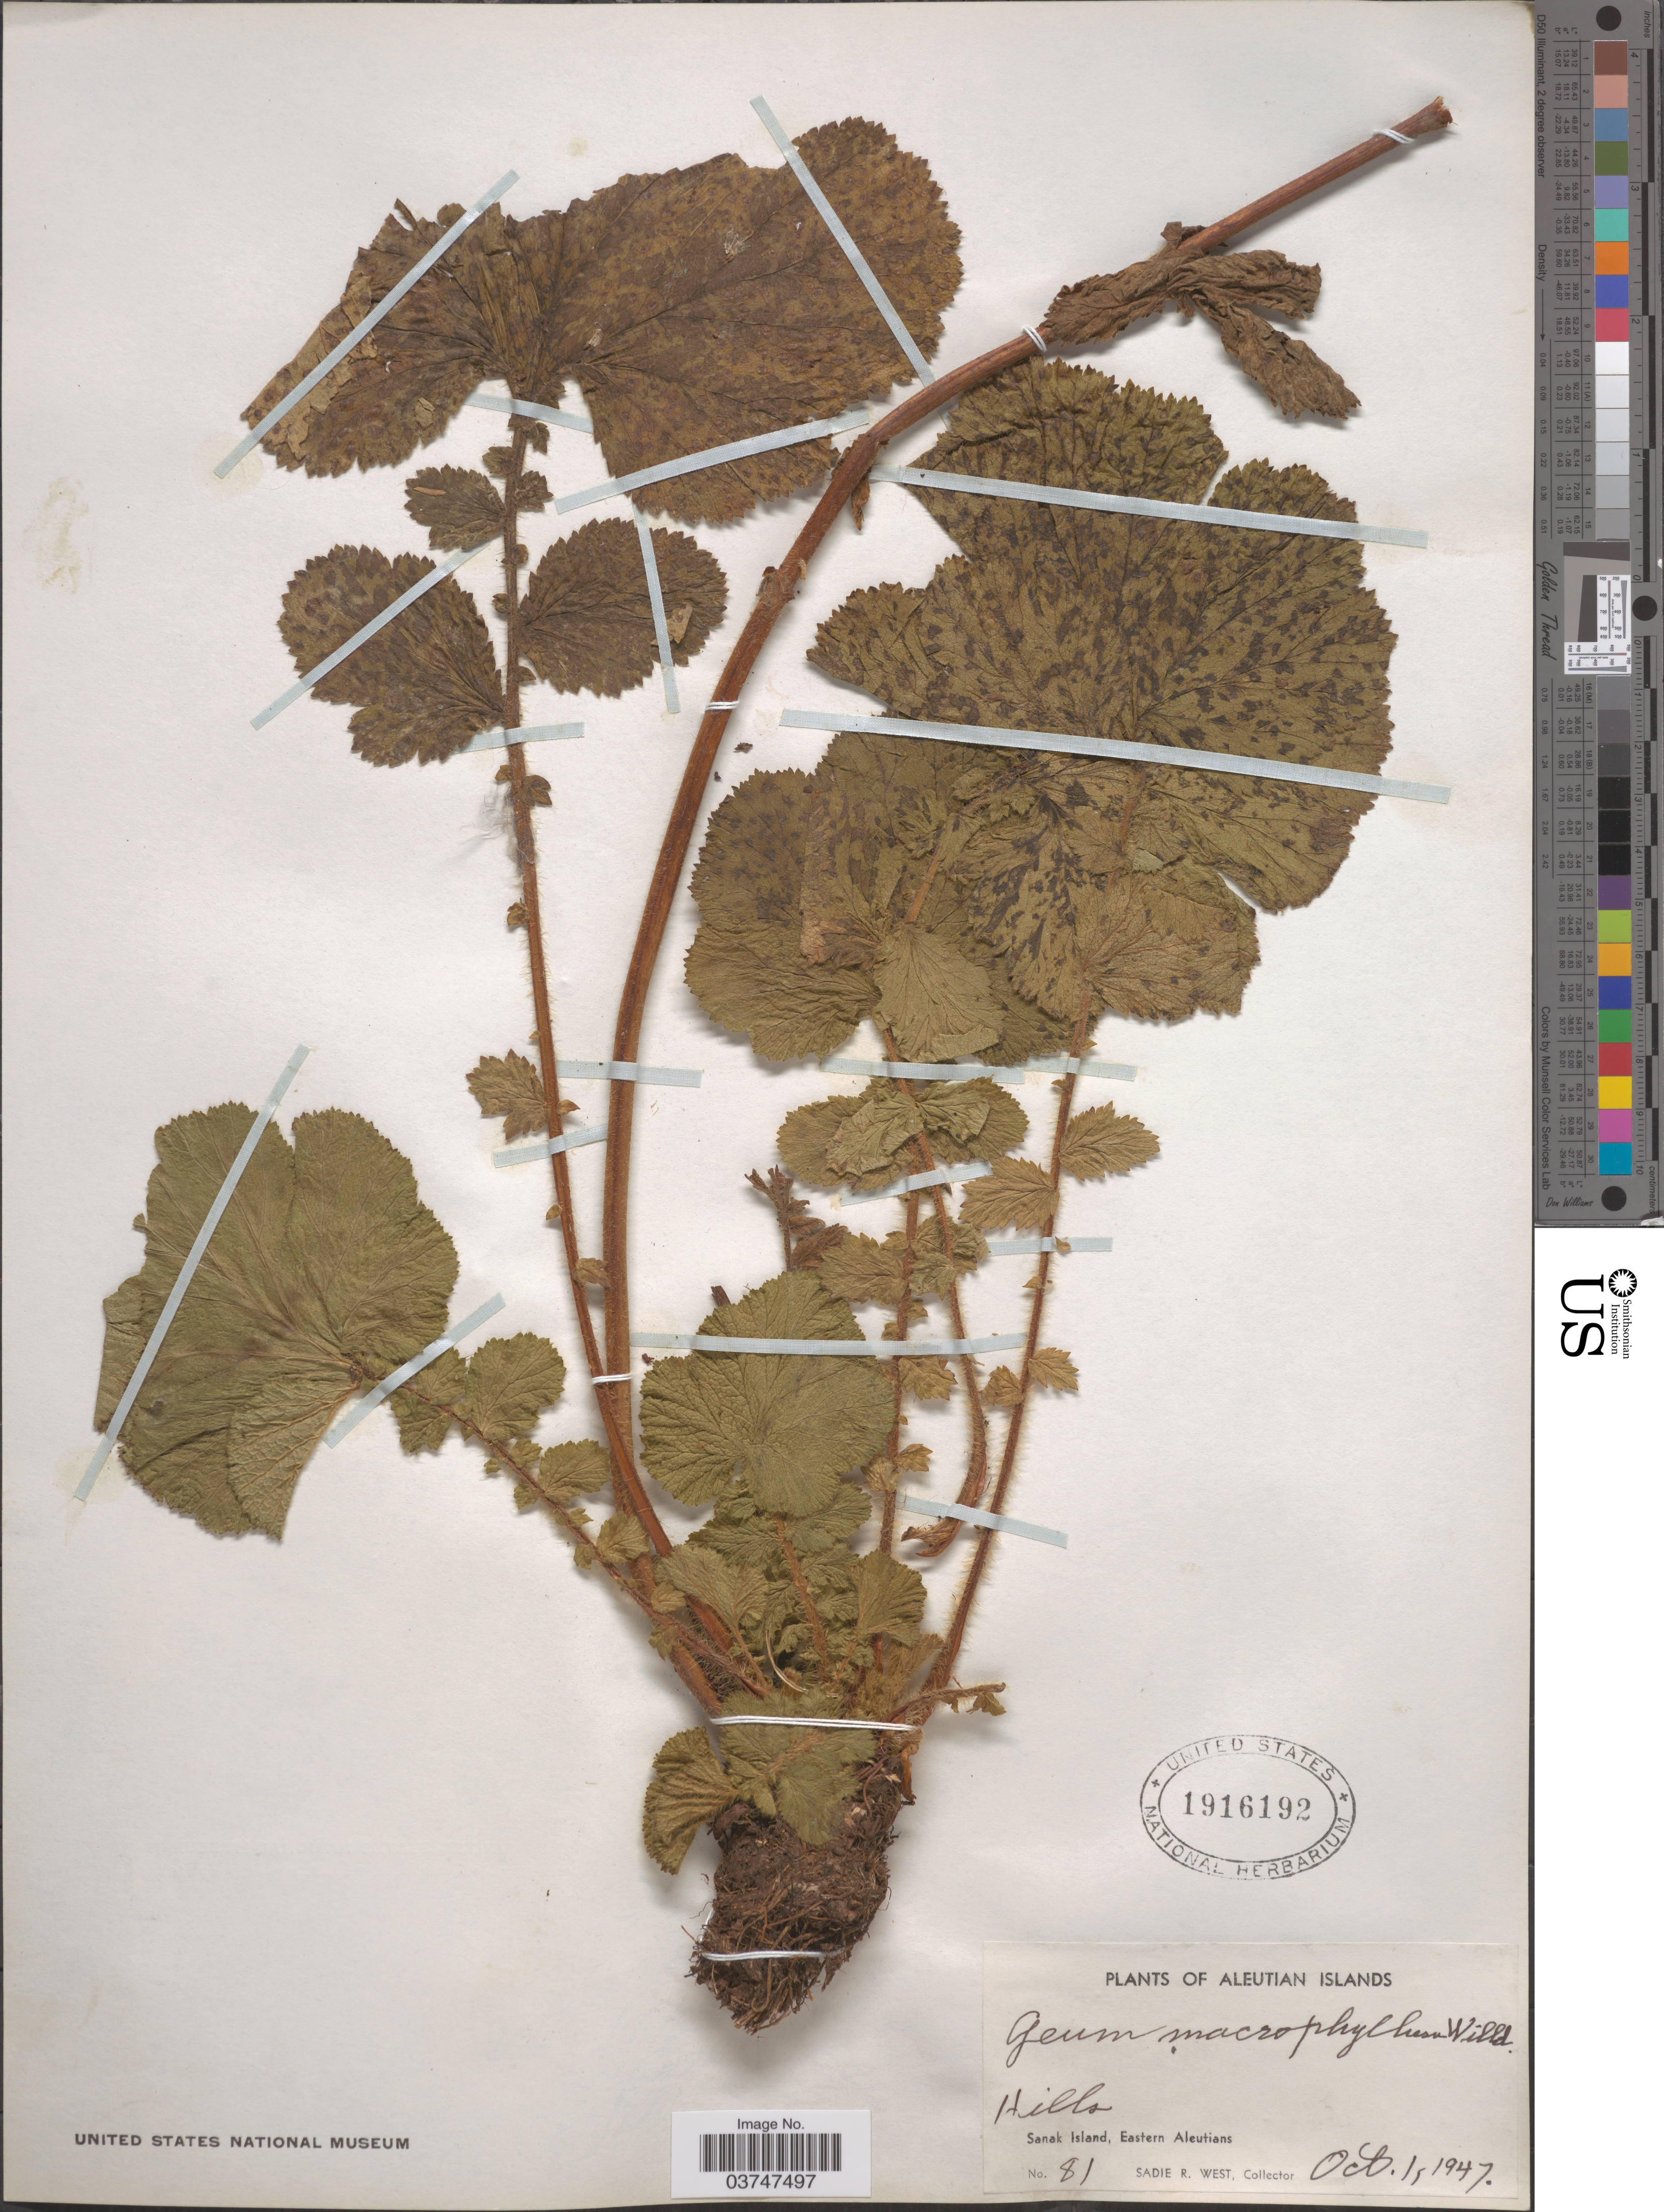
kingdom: Plantae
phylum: Tracheophyta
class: Magnoliopsida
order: Rosales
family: Rosaceae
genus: Geum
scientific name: Geum macrophyllum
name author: Willd.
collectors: S. R. West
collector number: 81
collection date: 1947-10-01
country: United States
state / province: Alaska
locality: Aleutian Islands. Hills, Sanak Island, Eastern Aleutians.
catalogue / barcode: US 1916192